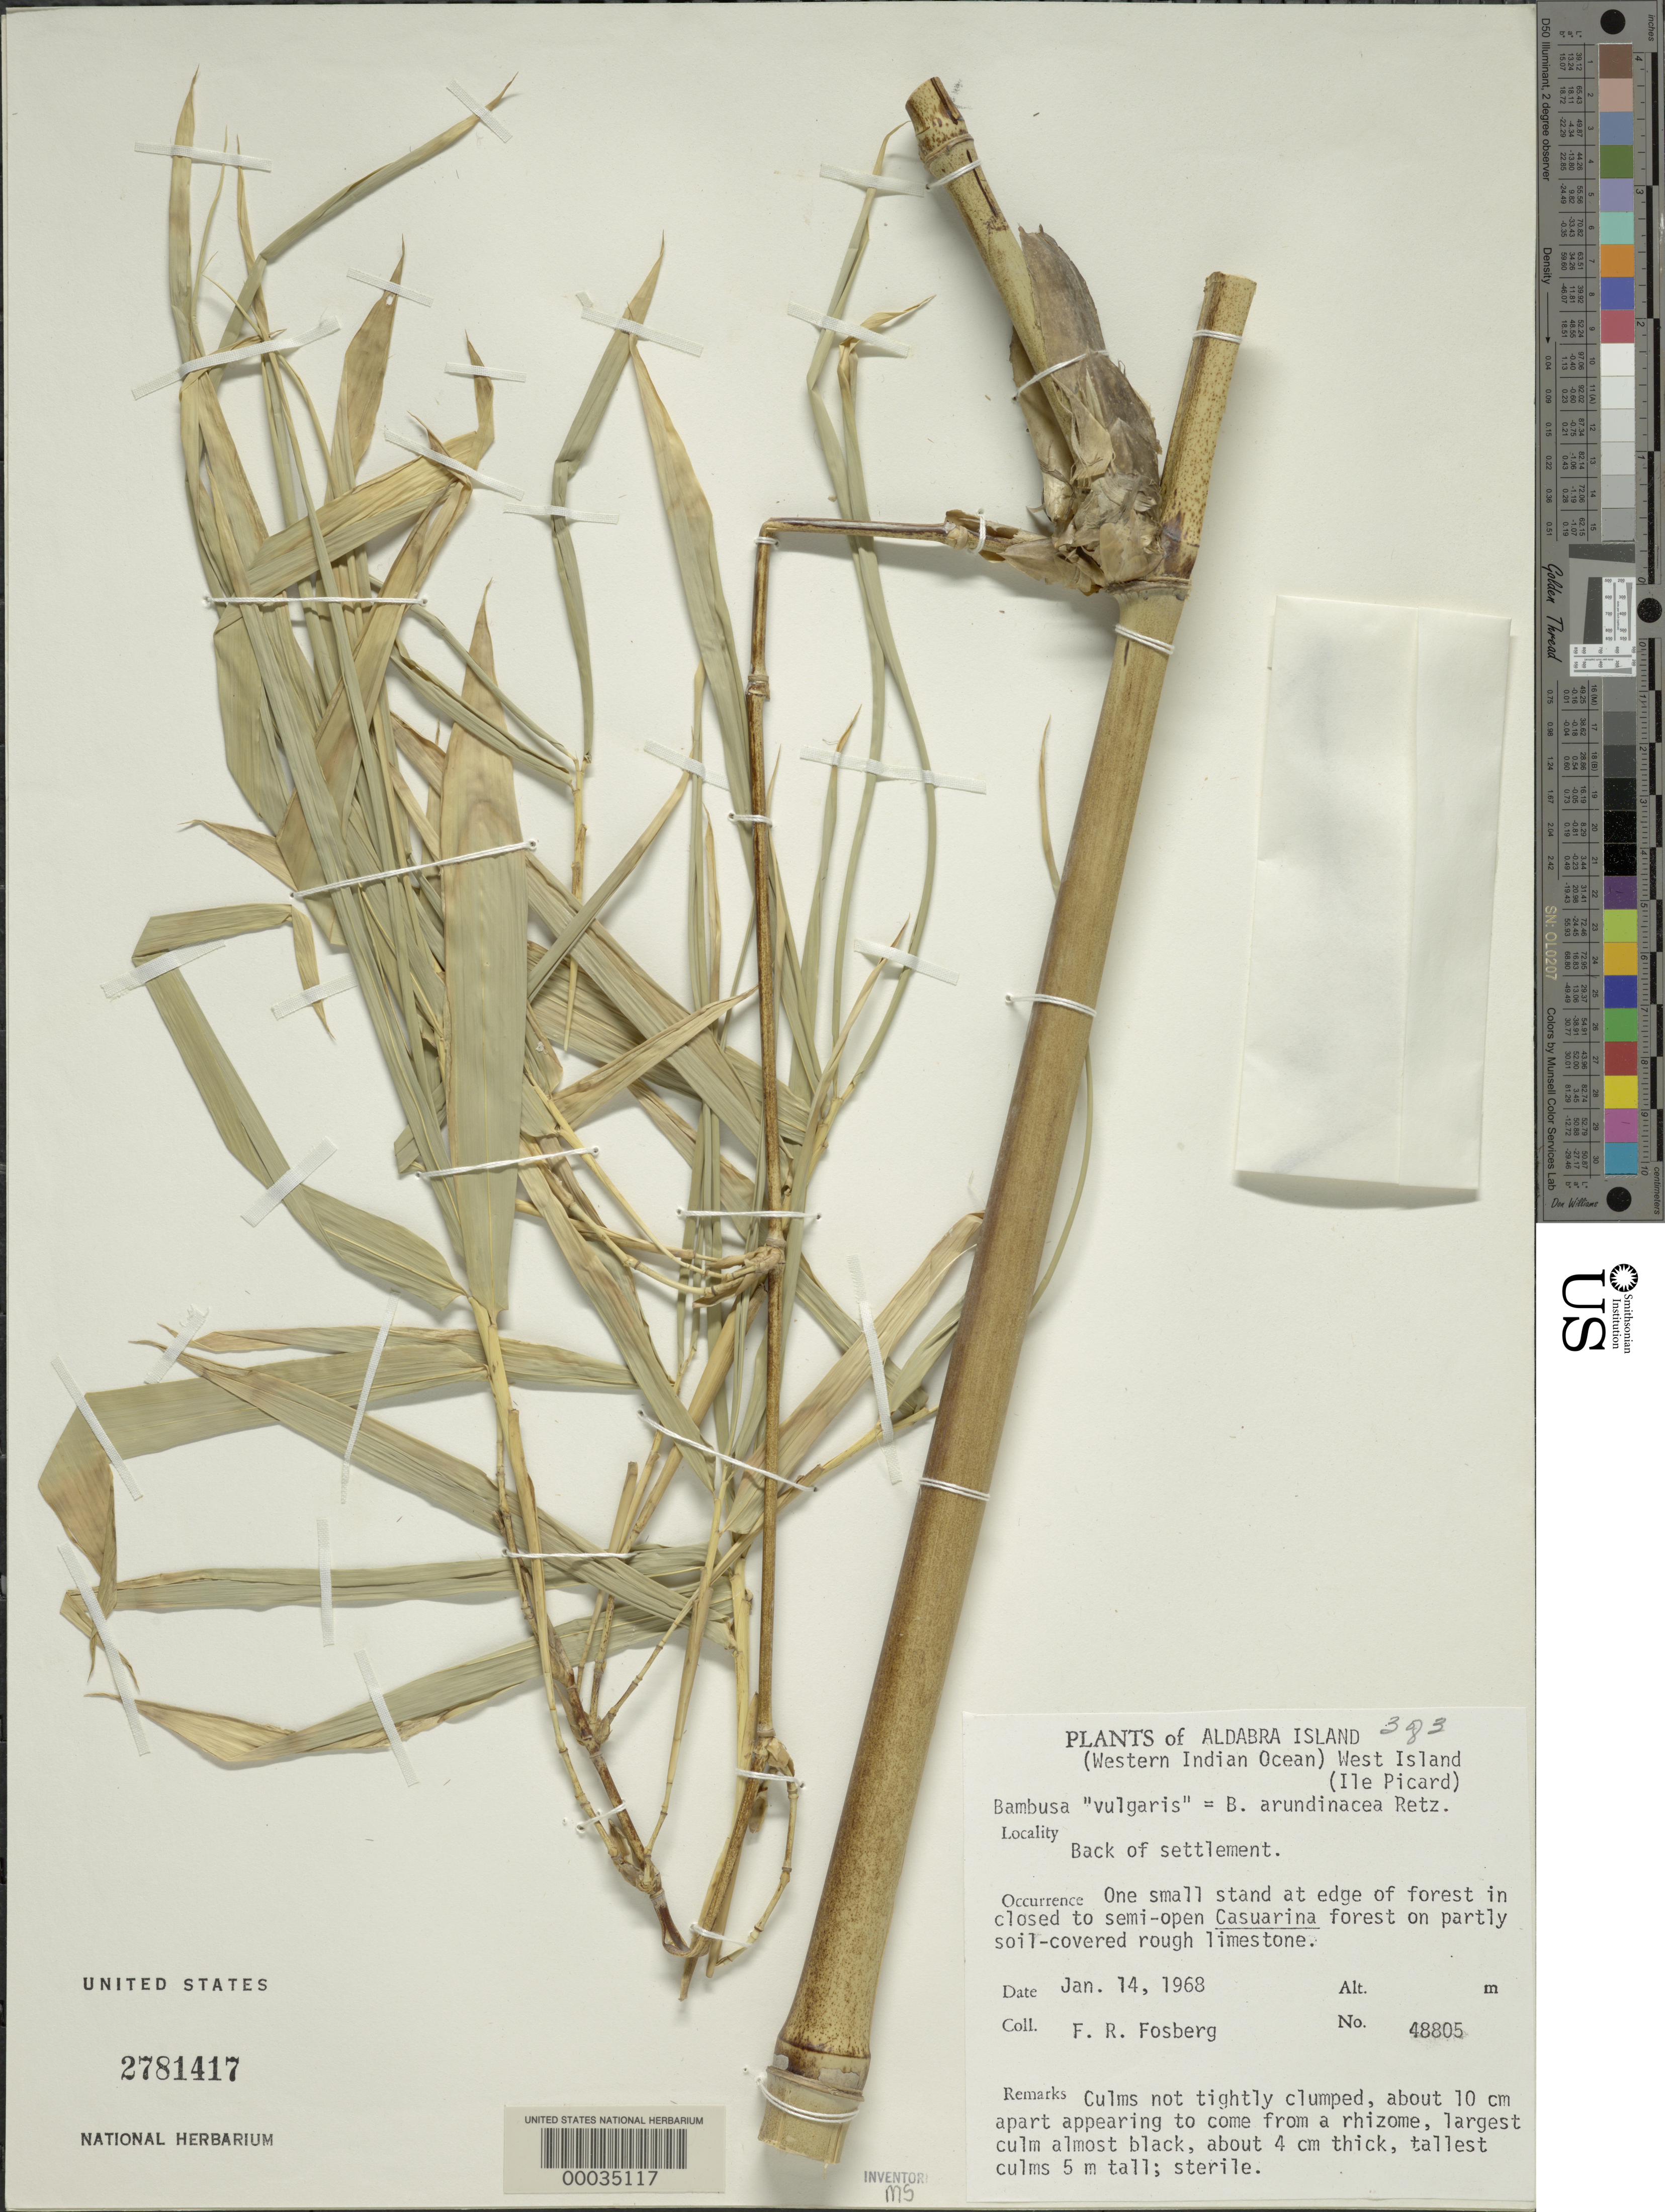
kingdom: Plantae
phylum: Tracheophyta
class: Liliopsida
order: Poales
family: Poaceae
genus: Bambusa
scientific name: Bambusa vulgaris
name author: Schrad. ex J.C. Wendl.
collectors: F. R. Fosberg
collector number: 48805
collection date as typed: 14 Jan 1968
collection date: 1968-01-14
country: Seychelles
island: Aldabra Atoll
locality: West Islet (Ile Picard). [West Island is part of Aldabra Island (Atoll).]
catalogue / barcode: US 2781417